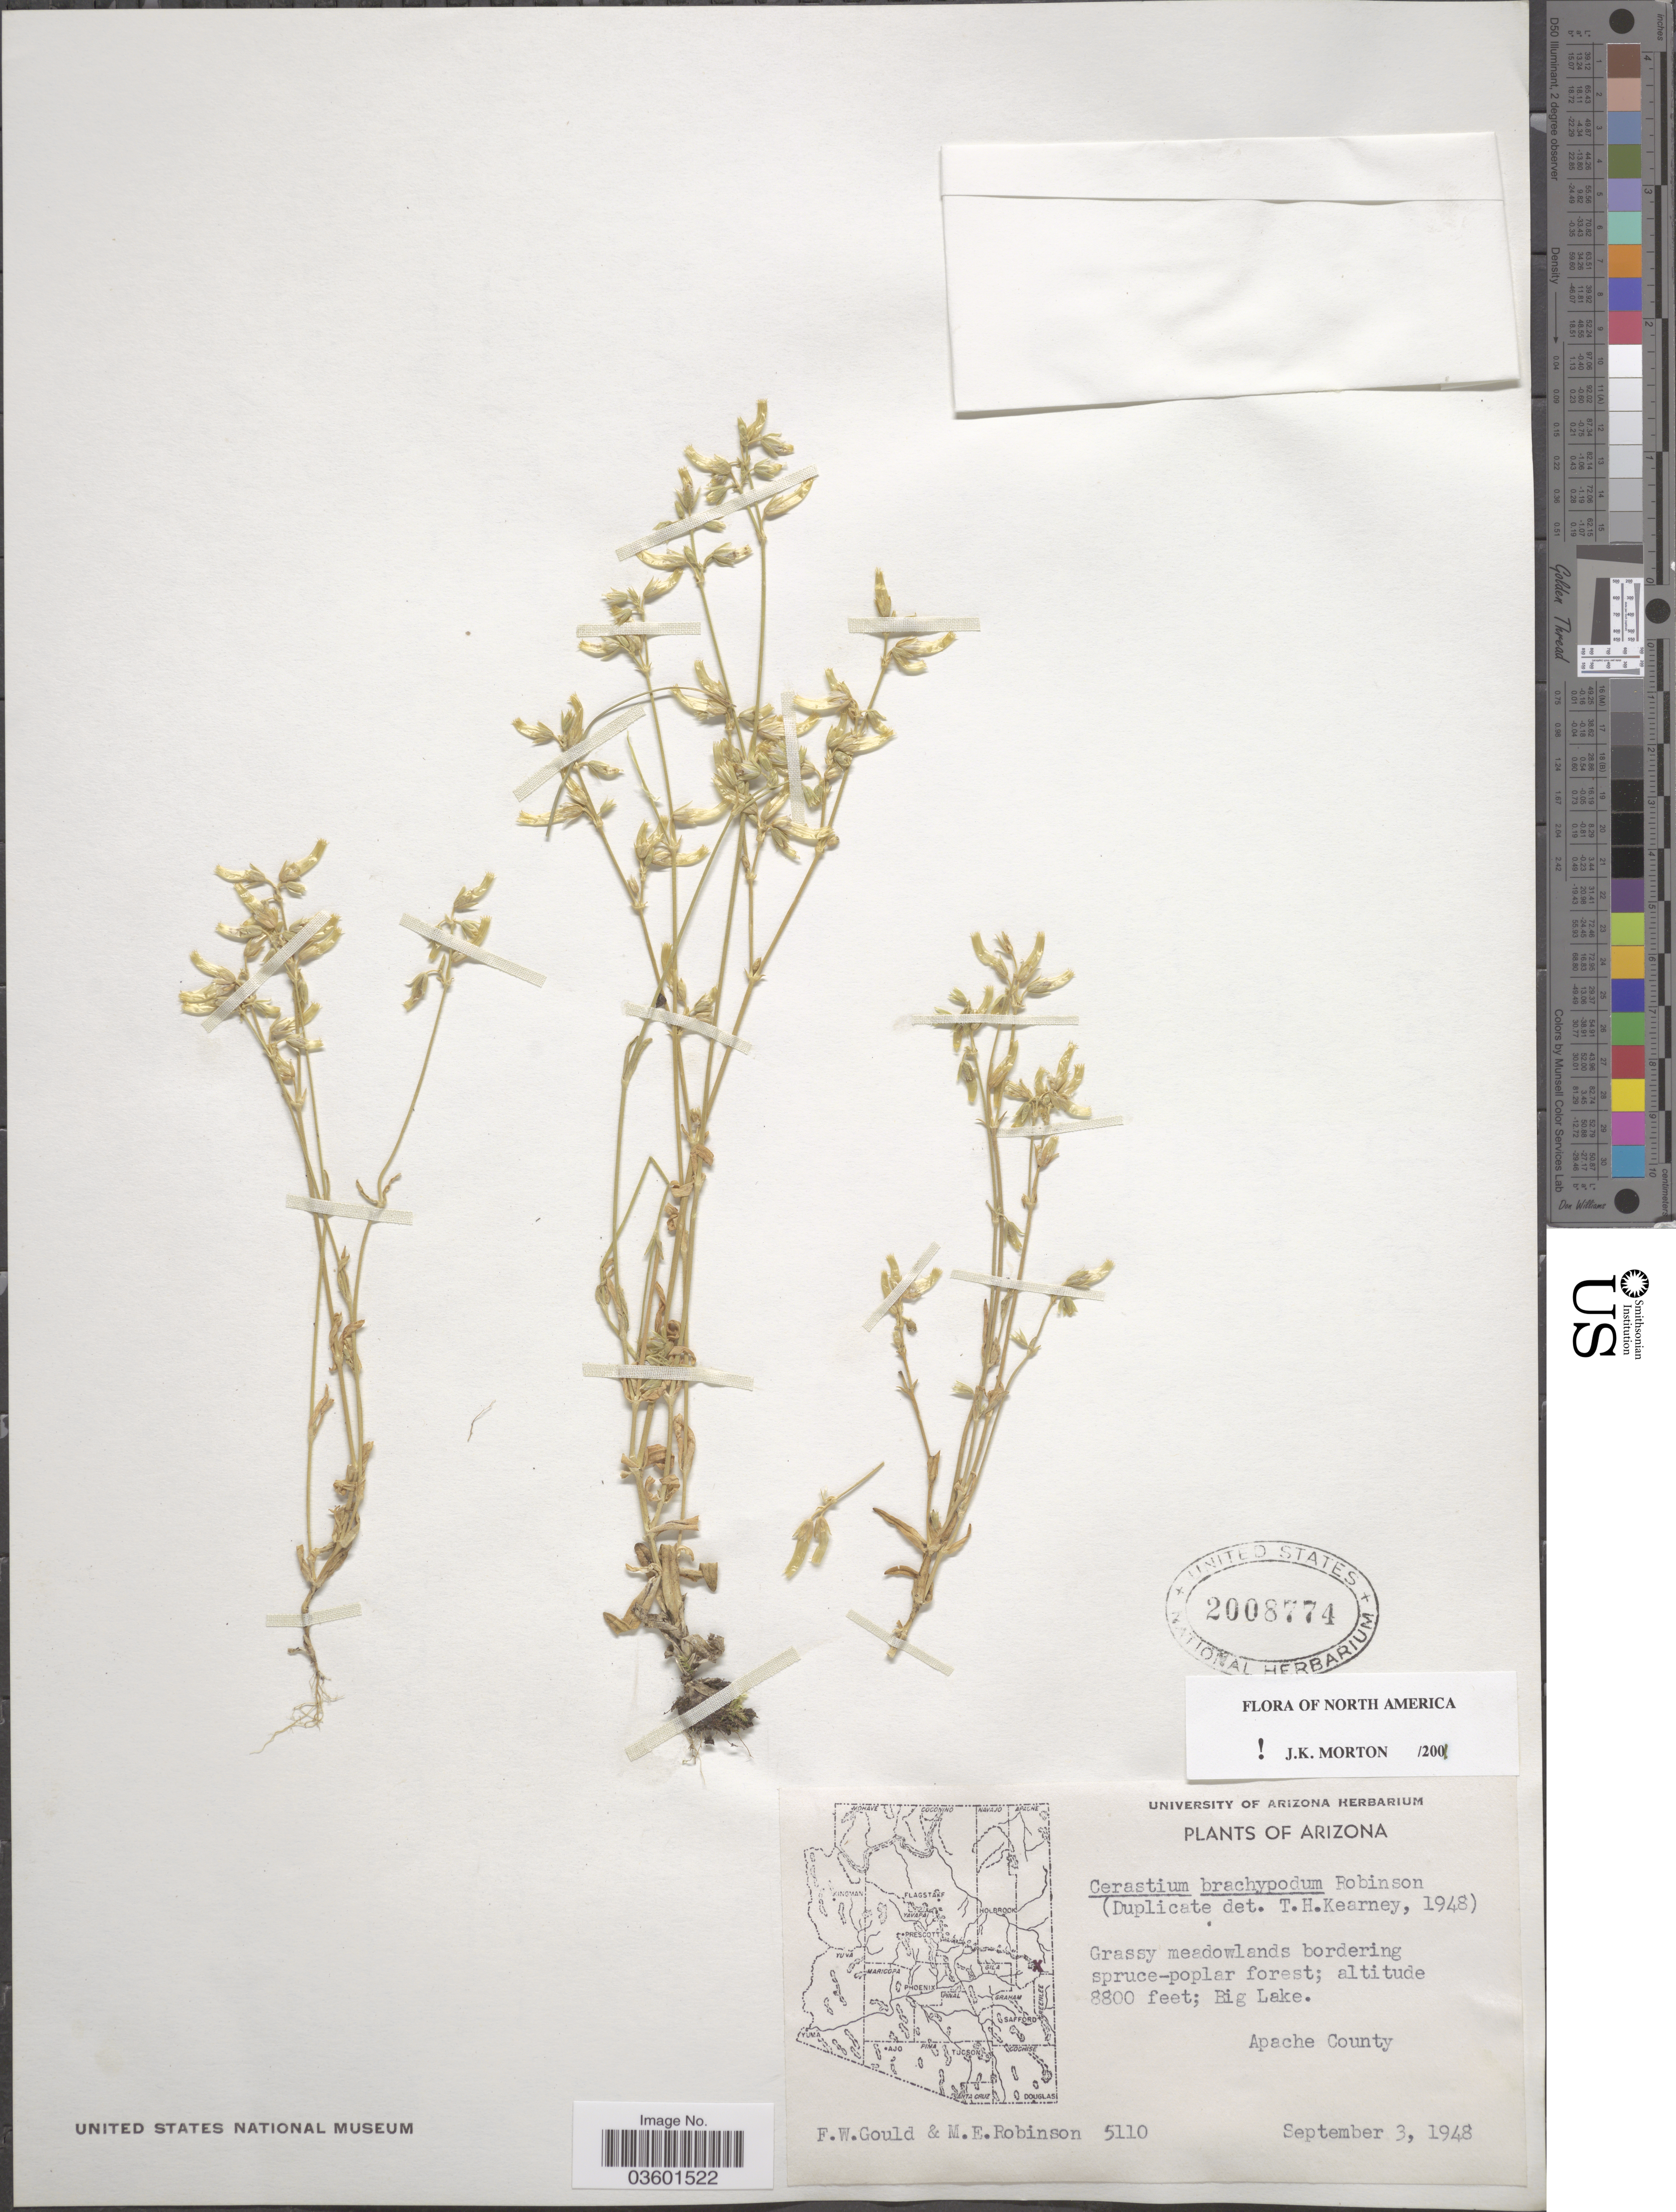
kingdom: Plantae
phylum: Tracheophyta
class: Magnoliopsida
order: Caryophyllales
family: Caryophyllaceae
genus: Cerastium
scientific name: Cerastium brachypodum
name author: (Engelm. ex A. Gray) B.L. Rob.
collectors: F. W. Gould & M. E. Robinson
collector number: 5110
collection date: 1948-09-03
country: United States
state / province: Arizona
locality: Big Lake. Apache County.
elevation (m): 2682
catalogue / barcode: US 2008774